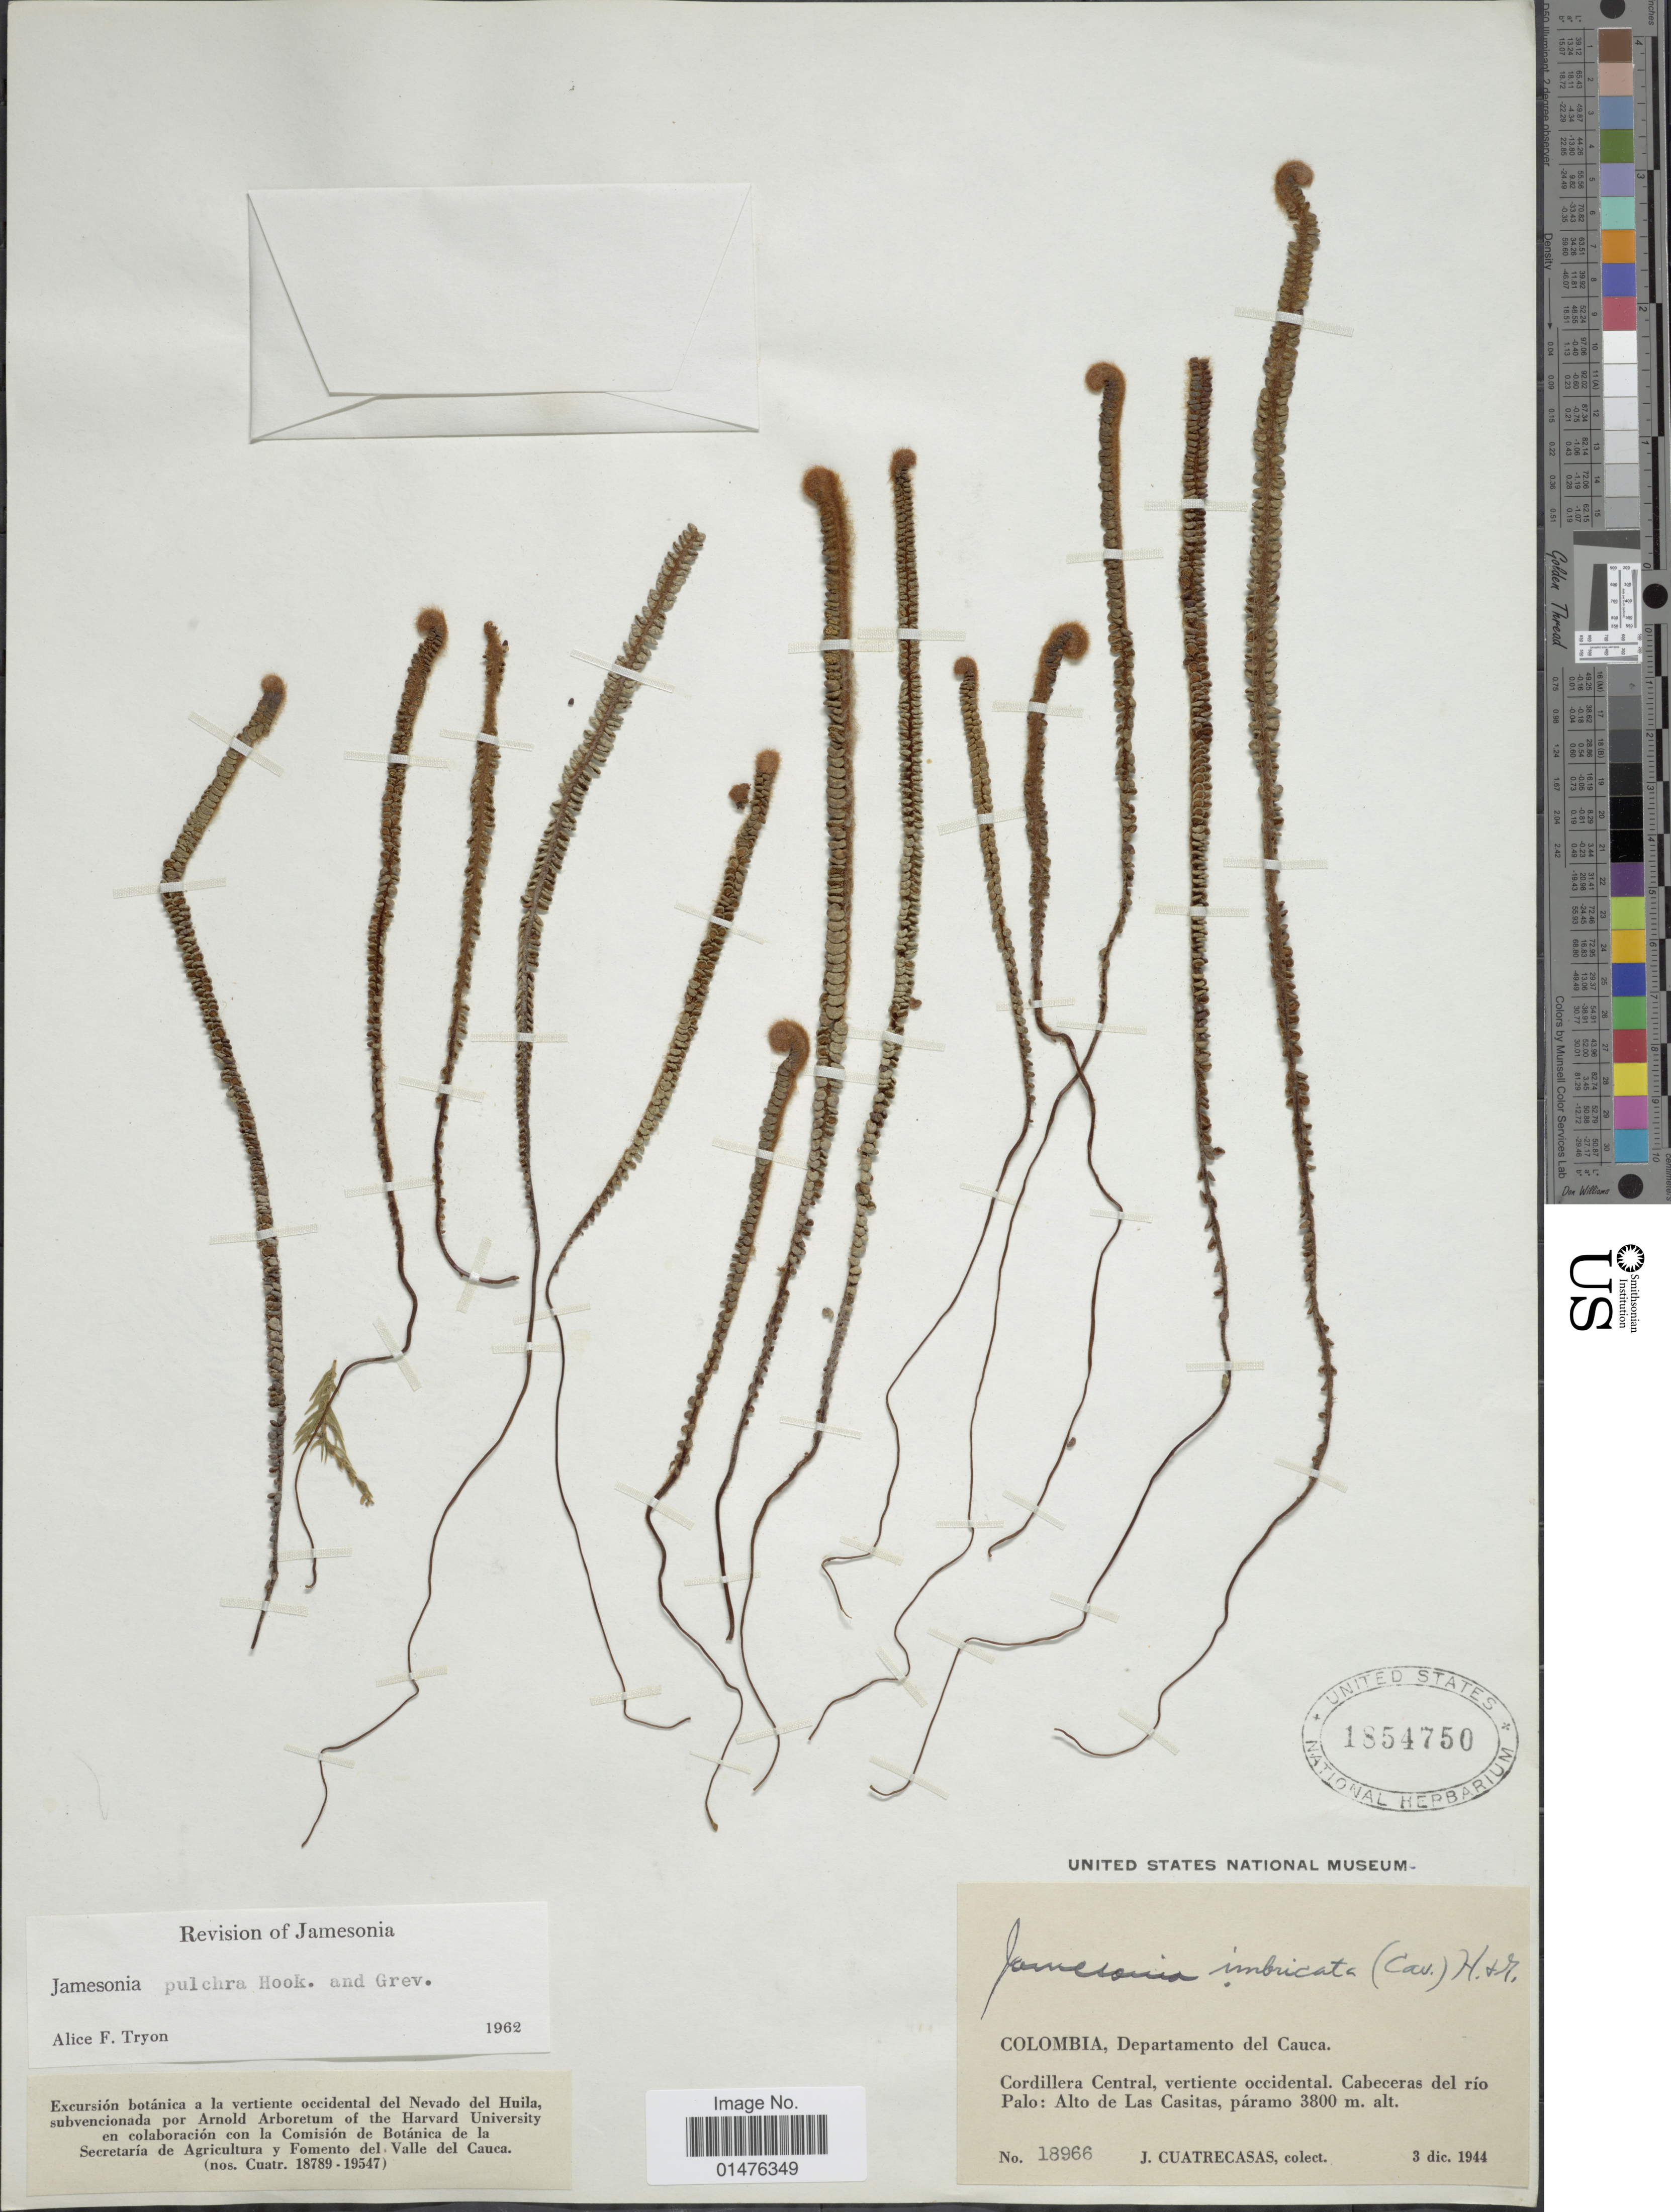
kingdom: Plantae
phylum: Tracheophyta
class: Polypodiopsida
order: Polypodiales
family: Pteridaceae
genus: Jamesonia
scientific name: Jamesonia pulchra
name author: Hook. & Grev.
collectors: J. Cuatrecasas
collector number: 18966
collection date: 1944-12-03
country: Colombia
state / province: Cauca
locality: Departamento del Cauca, Cordillera Central, vertiente occidental. Cabeceras del río Palo: Alto de Las Casitas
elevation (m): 3800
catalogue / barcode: US 1854750